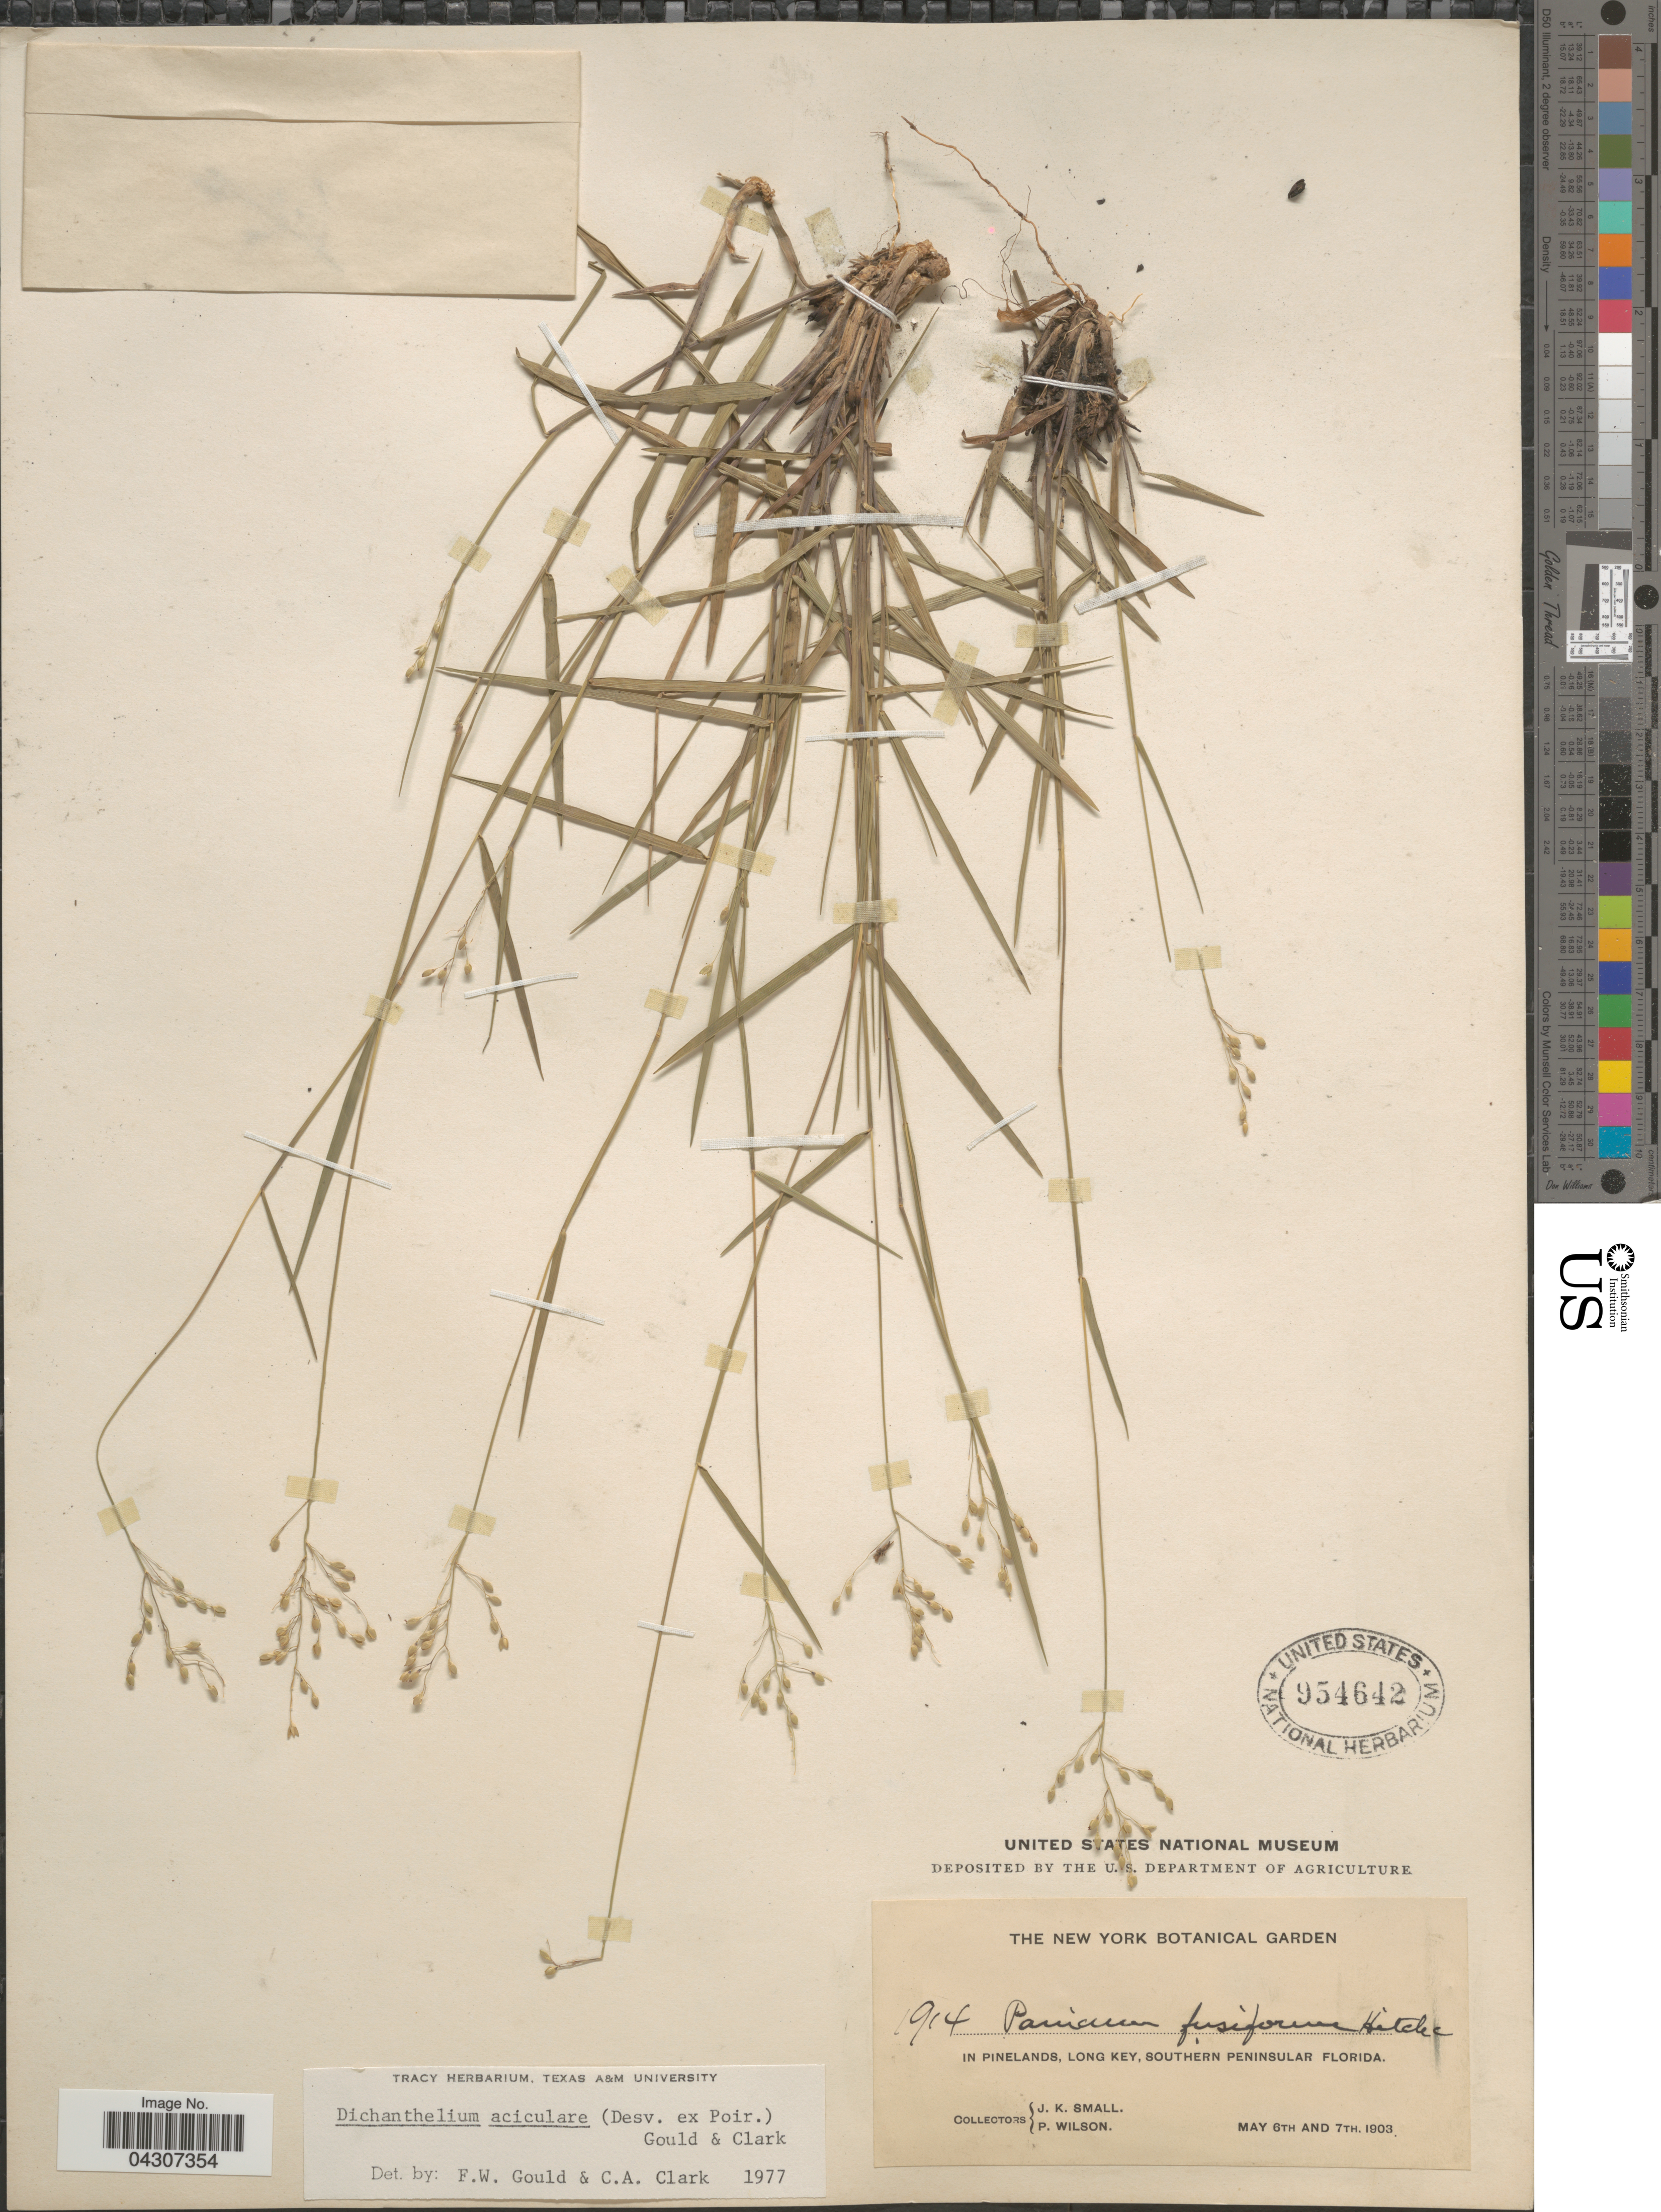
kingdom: Plantae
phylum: Tracheophyta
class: Liliopsida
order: Poales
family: Poaceae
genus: Dichanthelium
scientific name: Dichanthelium aciculare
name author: (Desv. ex Poir.) Gould & C.A. Clark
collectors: J. K. Small & P. Wilson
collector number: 1914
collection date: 1903-05-06/1903-05-07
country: United States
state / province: Florida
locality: In pinelands, Long Key, southern peninsular Florida.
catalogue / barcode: US 954642